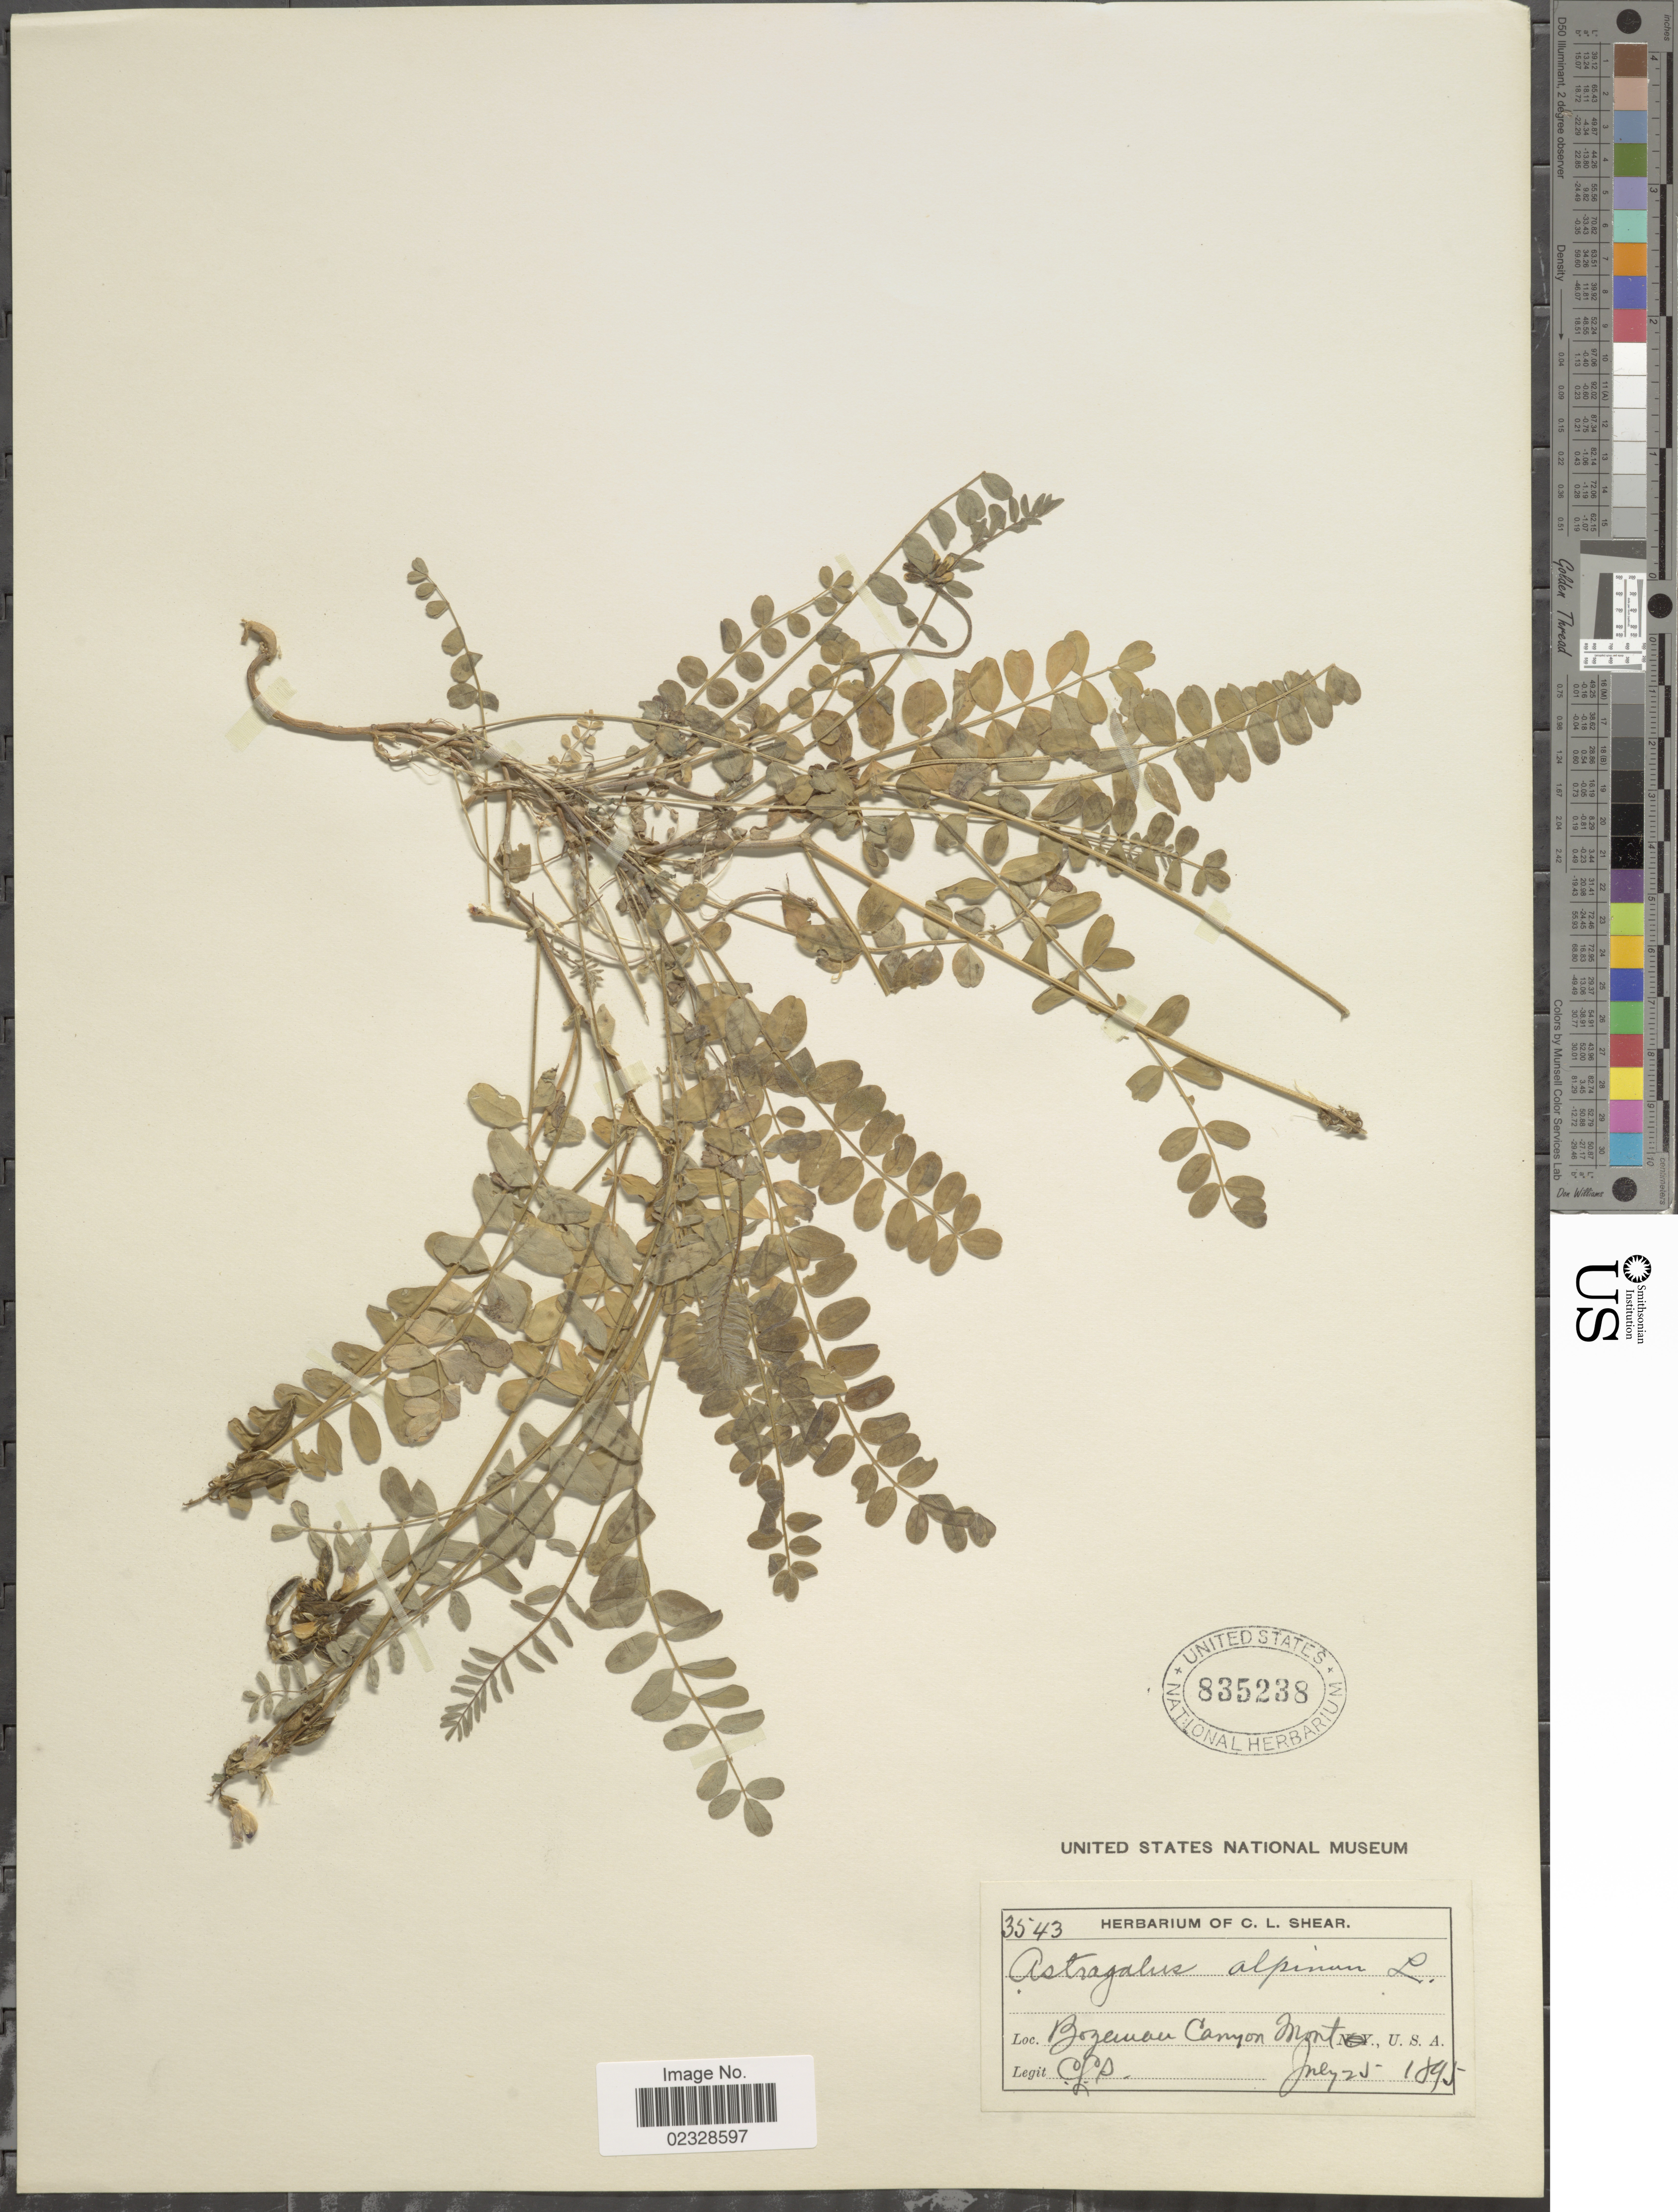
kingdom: Plantae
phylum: Tracheophyta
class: Magnoliopsida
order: Fabales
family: Fabaceae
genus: Astragalus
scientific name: Astragalus alpinus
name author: L.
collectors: C. L. Shear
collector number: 3543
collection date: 1895-07-25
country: United States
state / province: Montana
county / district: Gallatin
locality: Bozeman Canyon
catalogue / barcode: US 835238